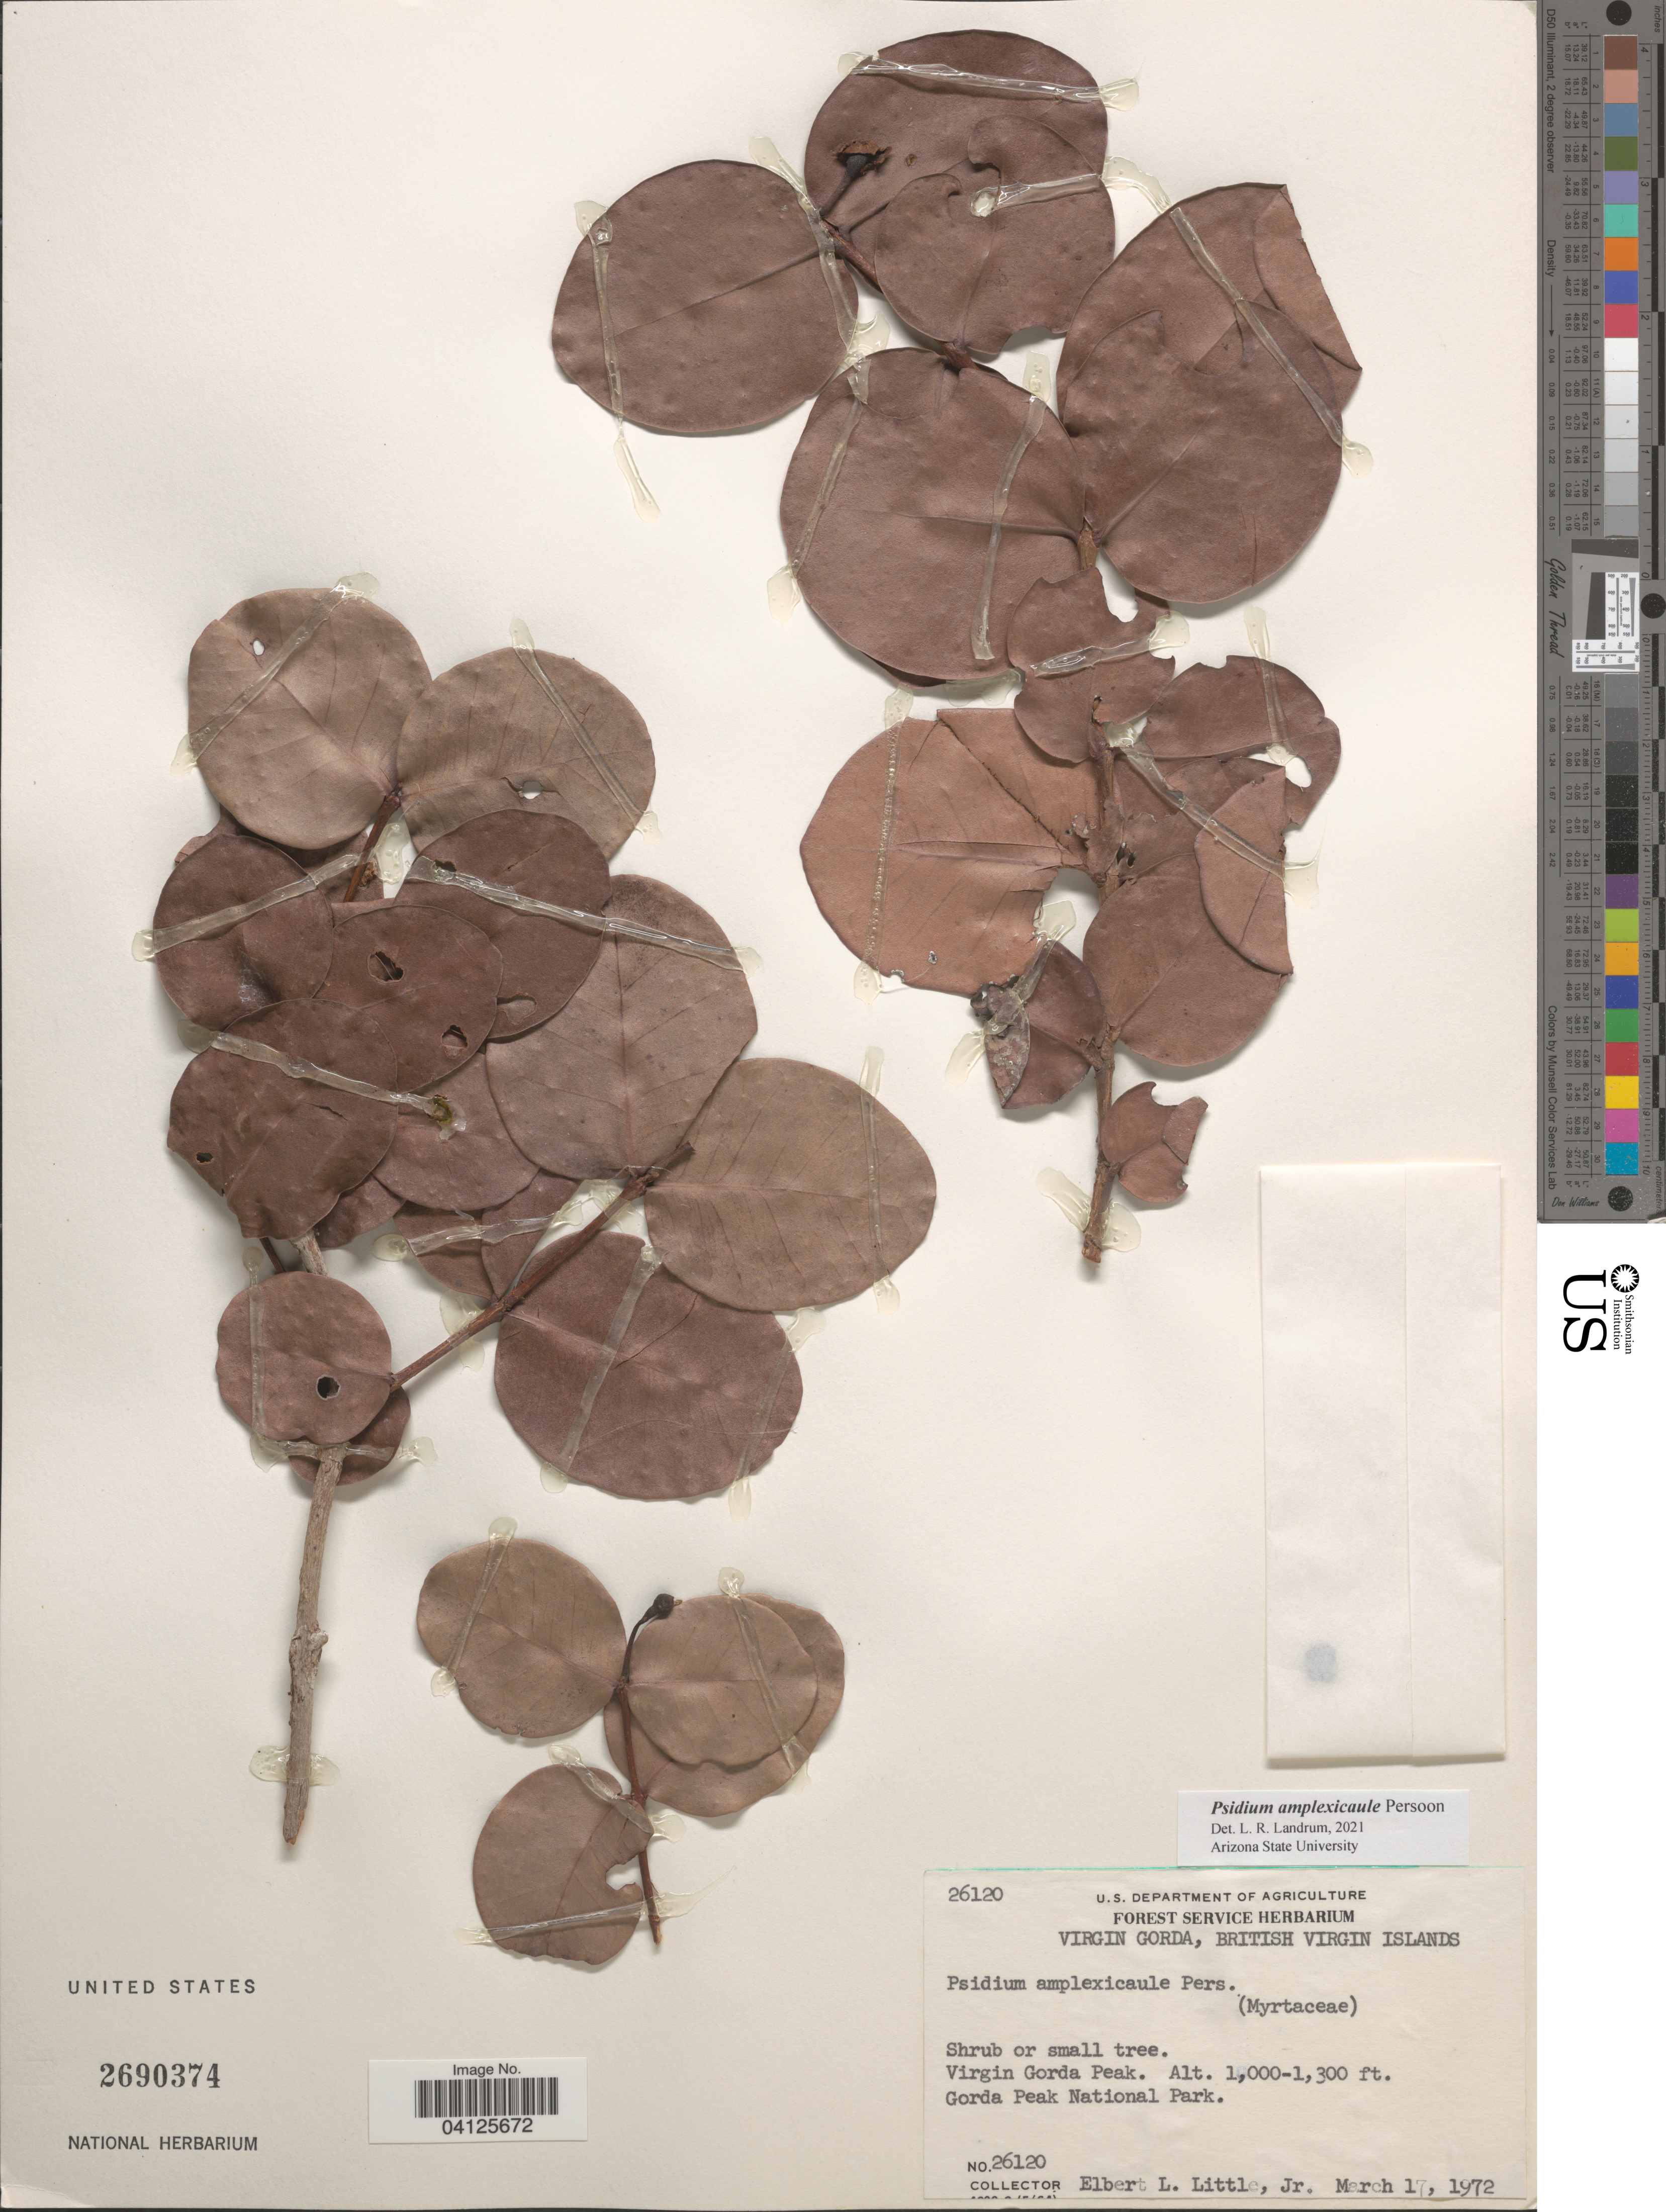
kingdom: Plantae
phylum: Tracheophyta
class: Magnoliopsida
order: Myrtales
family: Myrtaceae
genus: Psidium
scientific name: Psidium amplexicaule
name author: Pers.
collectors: E. L. Little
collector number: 26120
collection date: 1972-03-17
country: British Virgin Islands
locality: Virgin Gorda. Virgin Gorda Peak. Gorda Peak National Park.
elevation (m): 305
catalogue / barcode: US 2690374